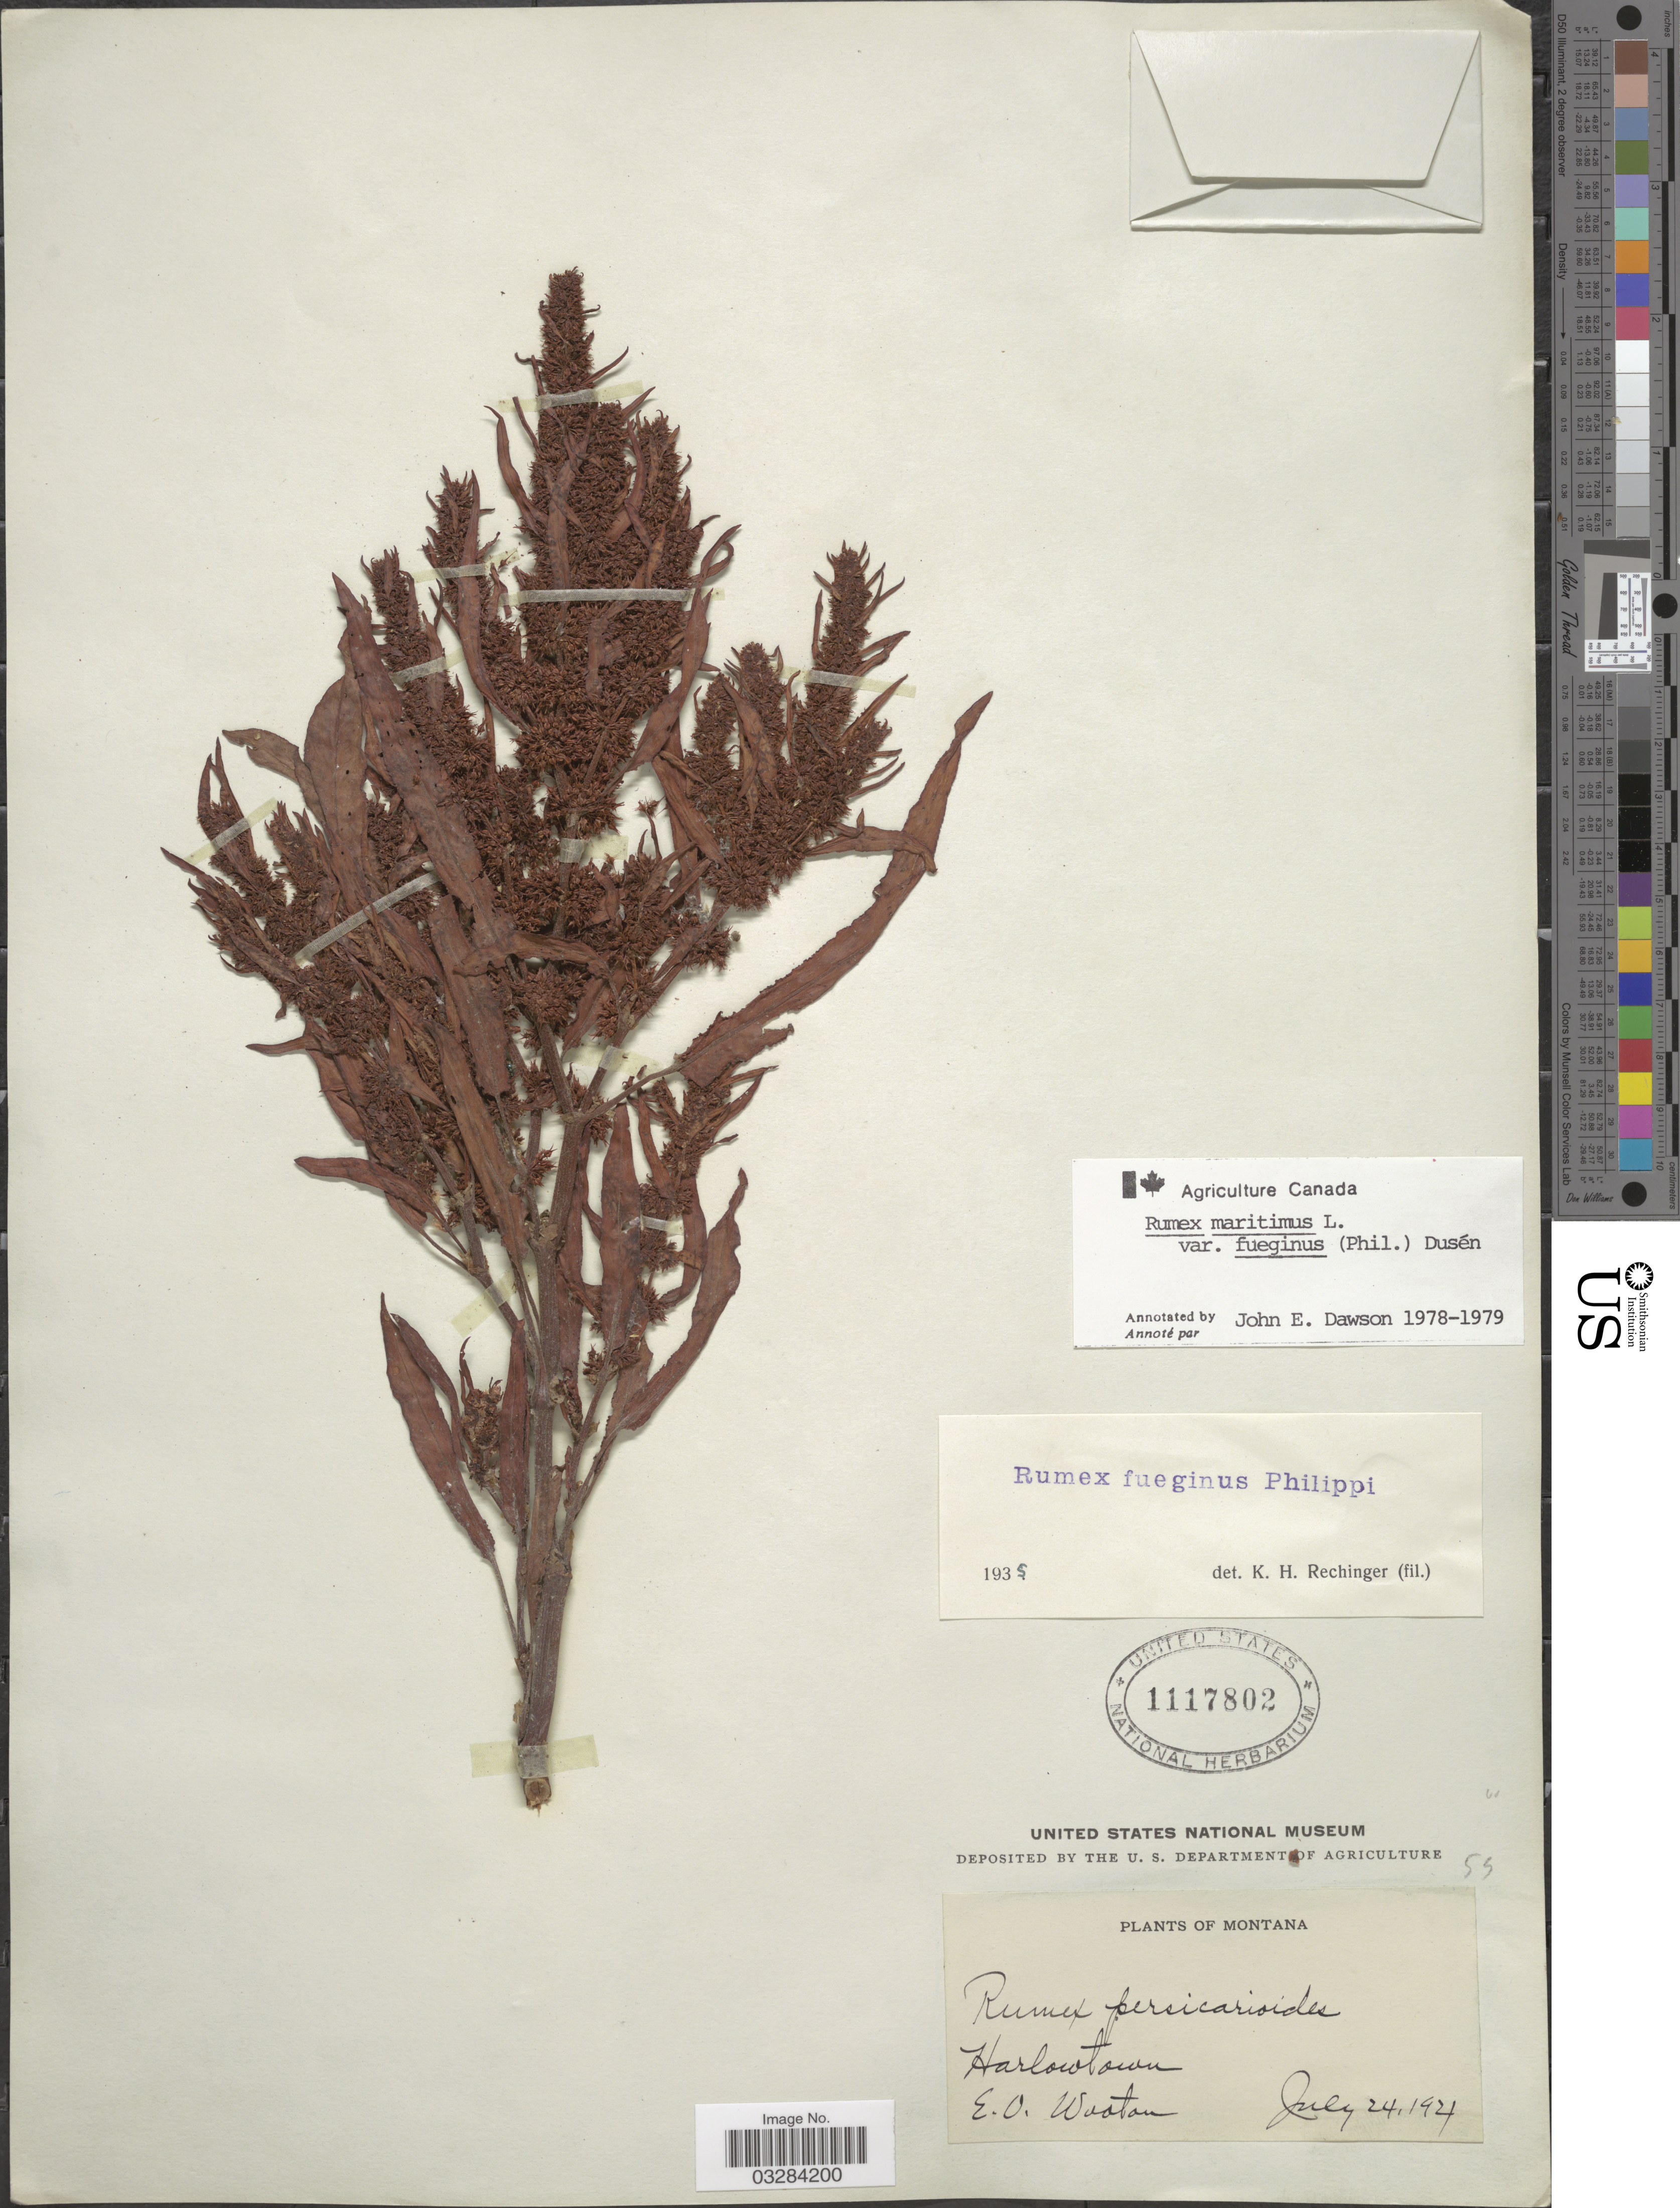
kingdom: Plantae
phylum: Tracheophyta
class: Magnoliopsida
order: Caryophyllales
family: Polygonaceae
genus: Rumex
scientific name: Rumex maritimus var. fueginus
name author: (Phil.) Dusén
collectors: E. O. Wooton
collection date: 1921-07-24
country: United States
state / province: Montana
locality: Harlowtown.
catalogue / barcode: US 1117802